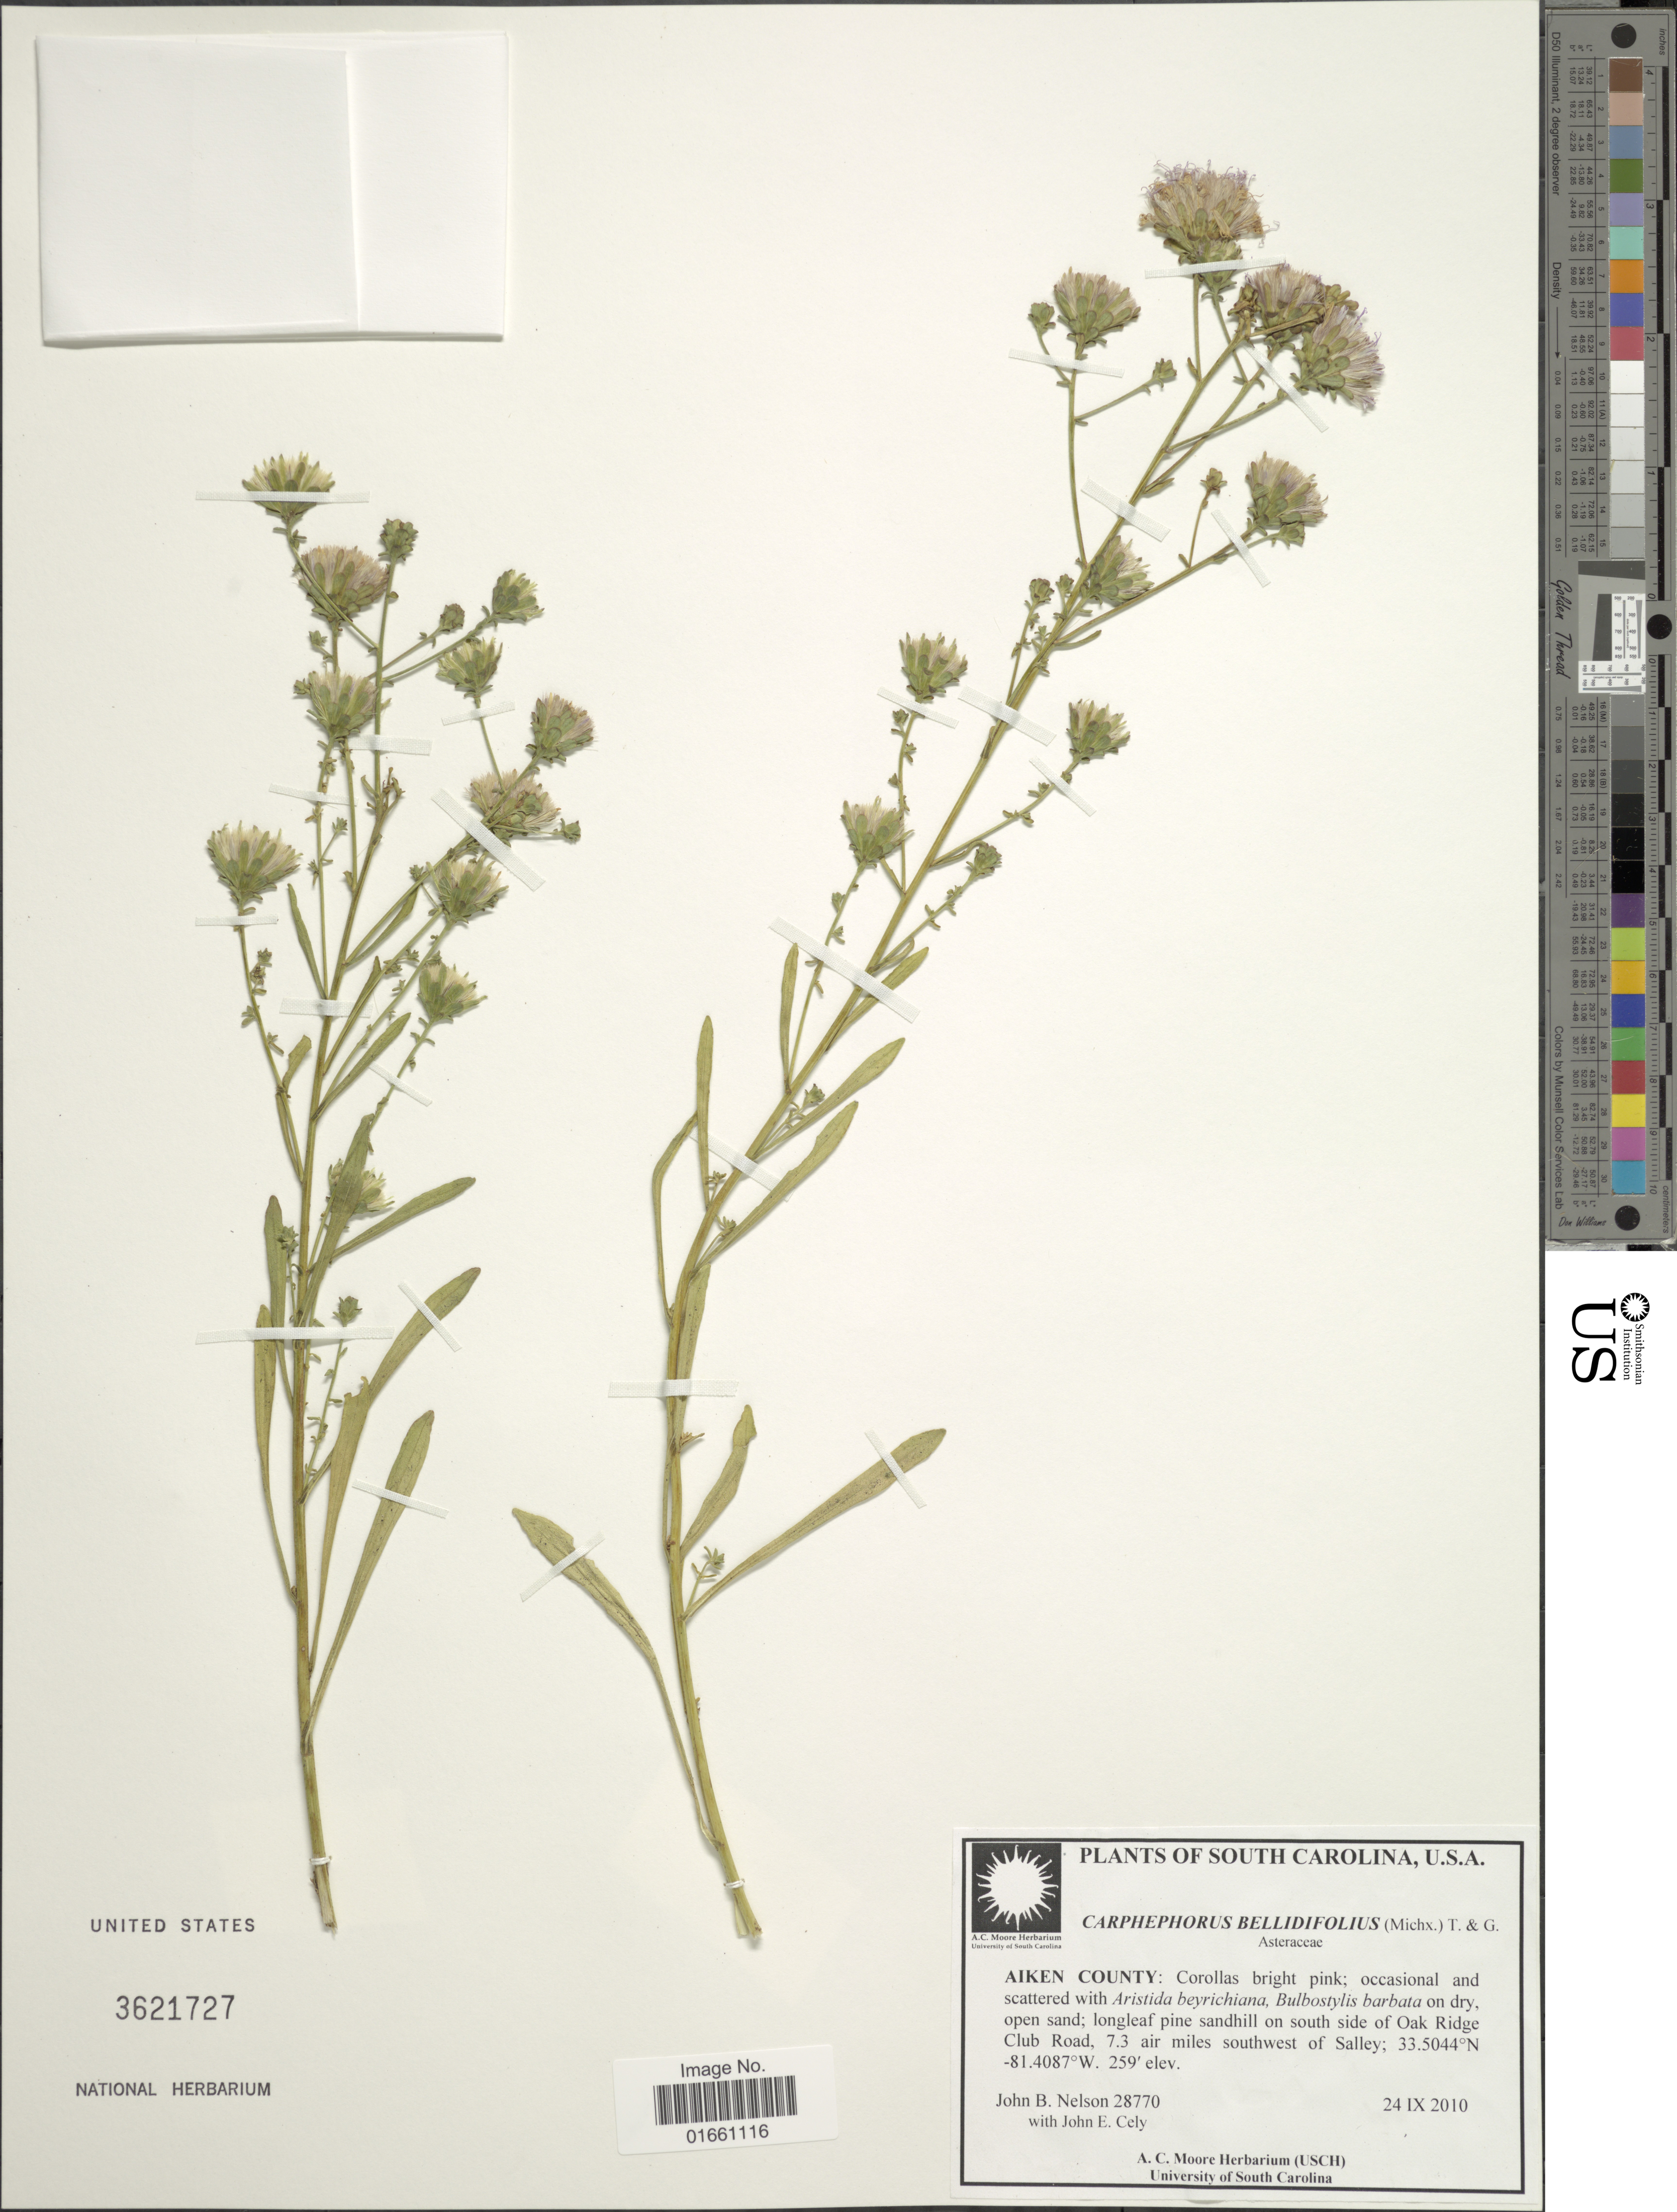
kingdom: Plantae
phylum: Tracheophyta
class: Magnoliopsida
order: Asterales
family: Asteraceae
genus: Carphephorus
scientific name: Carphephorus bellidifolius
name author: (Michx.) Torr. & A. Gray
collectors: J. B. Nelson & J. Cely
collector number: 28770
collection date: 2010-09-24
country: United States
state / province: South Carolina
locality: Aiken County: longleaf pine sandhill on south side of Oak Ridge Ckub Road, 7.3 air miles southwest of Salley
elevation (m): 79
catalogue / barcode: US 3621727